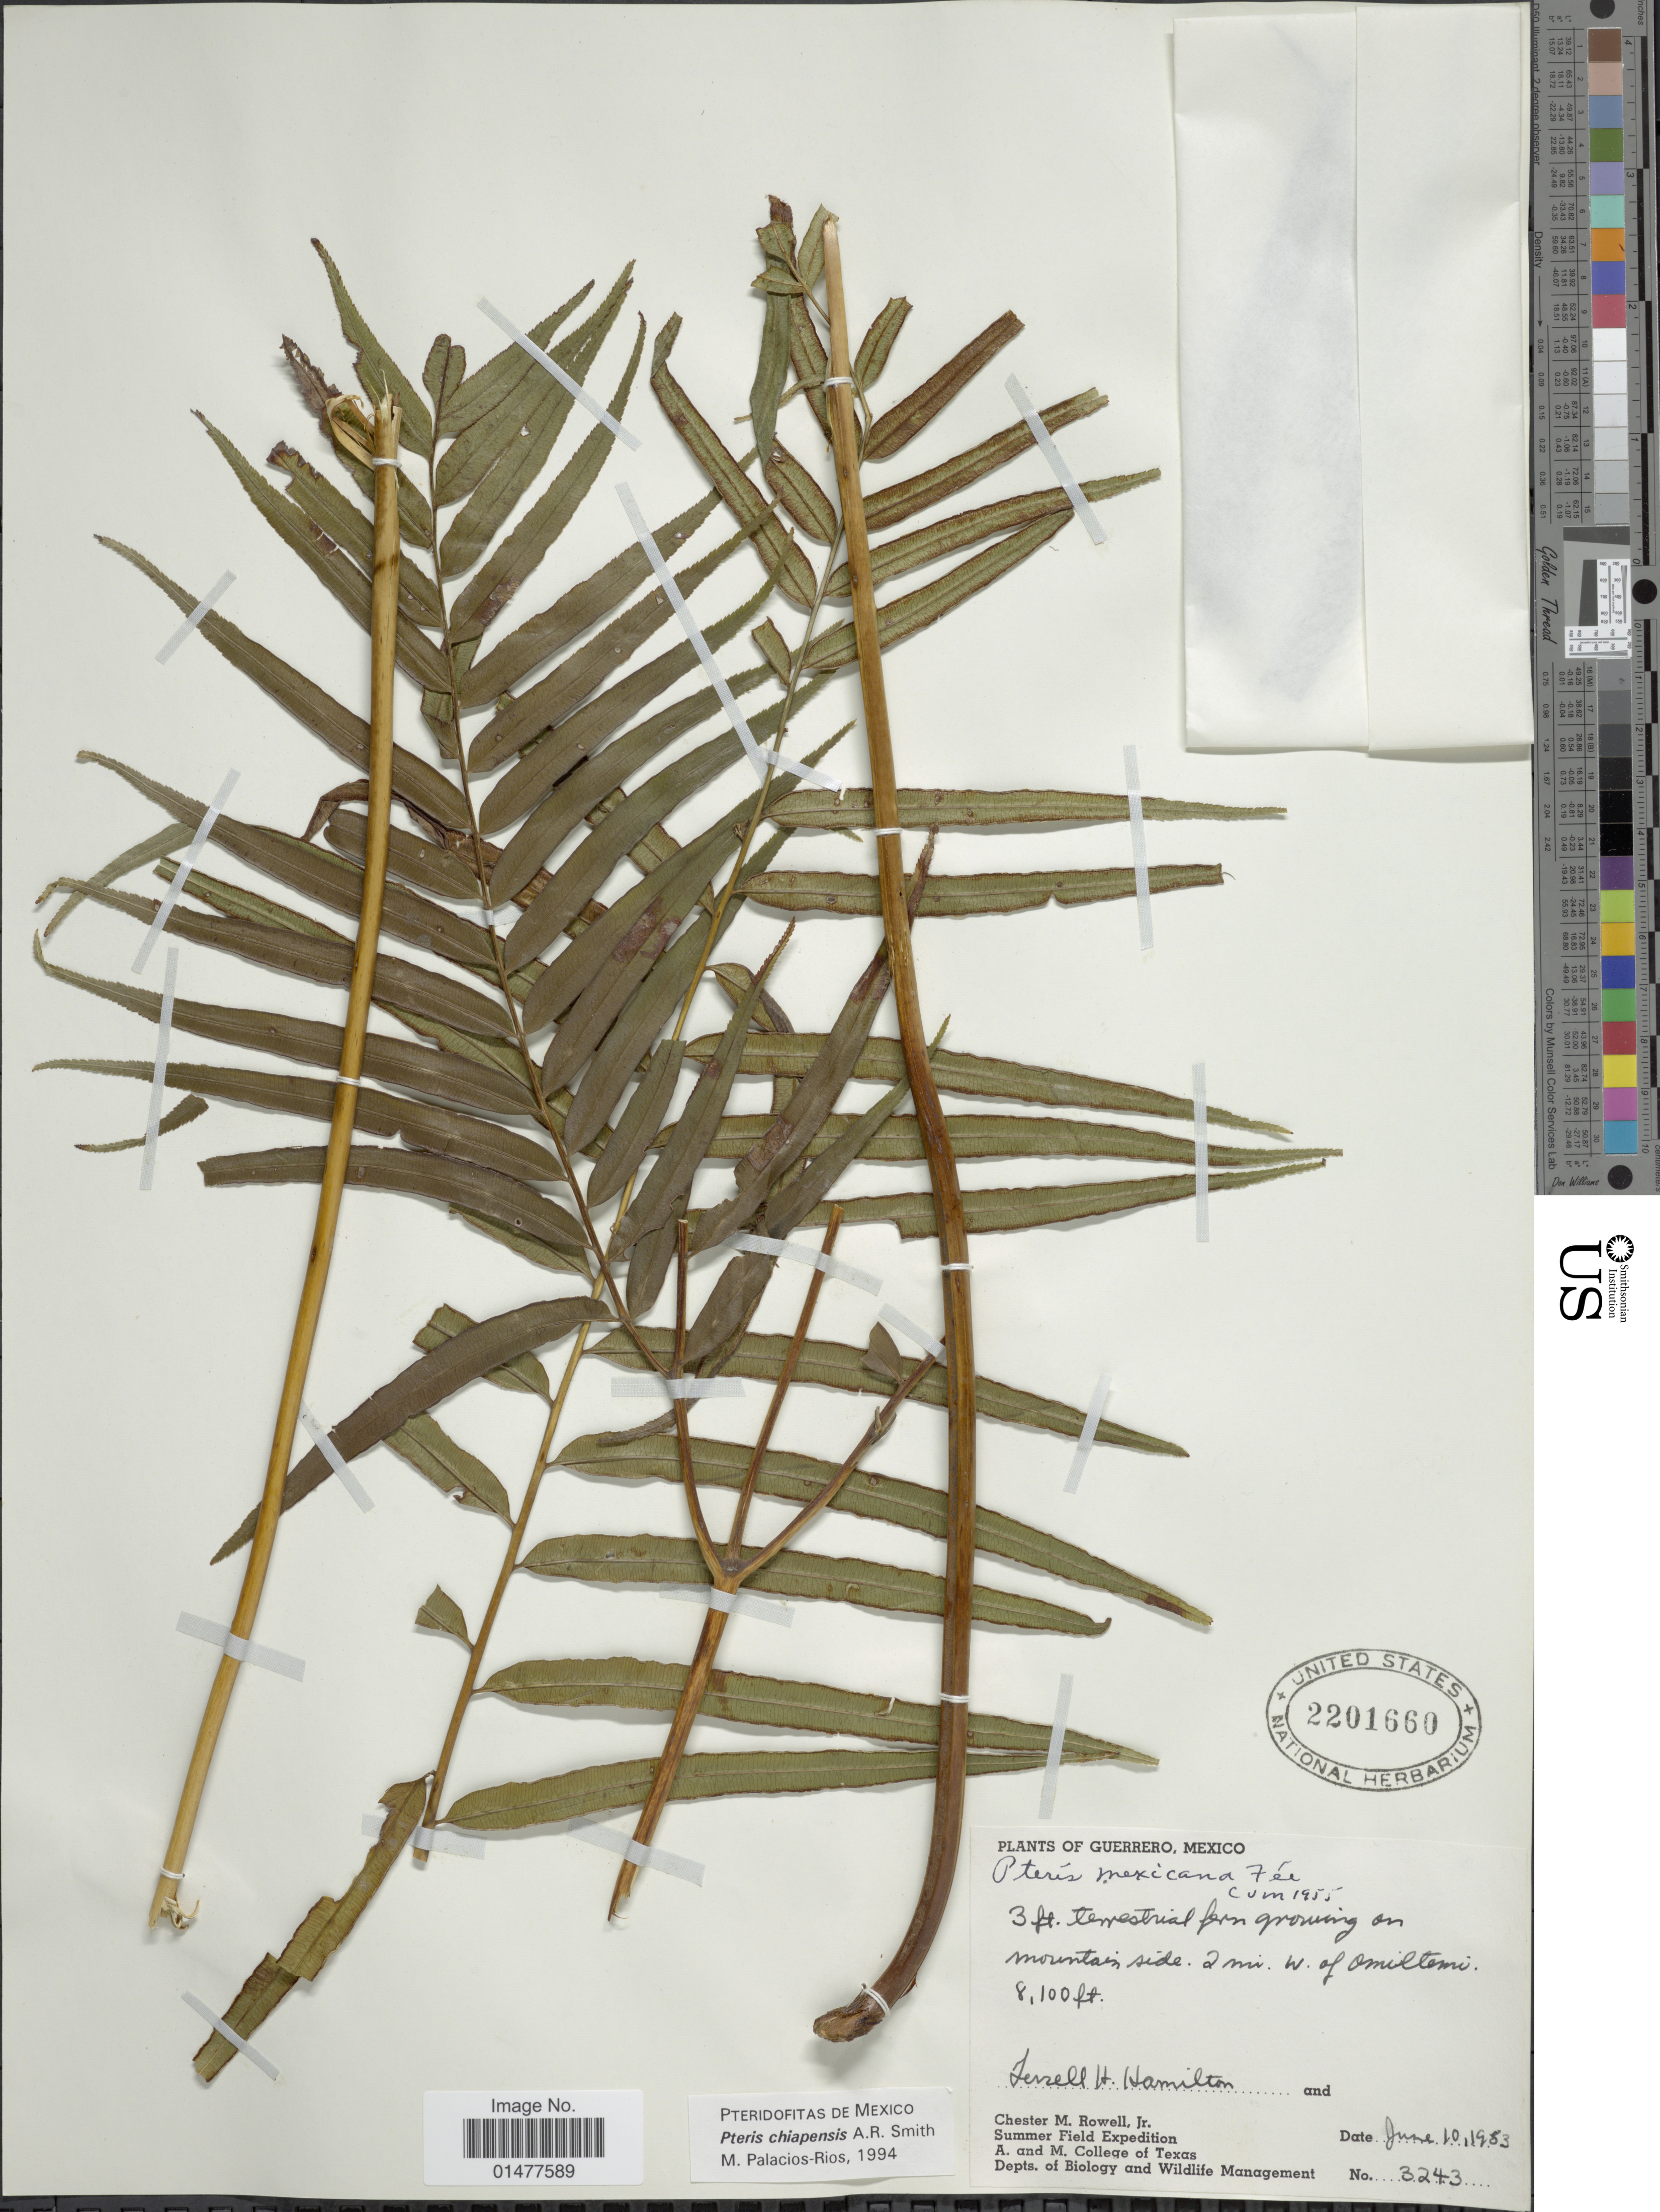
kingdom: Plantae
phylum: Tracheophyta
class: Polypodiopsida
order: Polypodiales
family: Pteridaceae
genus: Pteris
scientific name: Pteris chiapensis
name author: A.R. Sm.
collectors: F. Hamilton & C. M. Rowell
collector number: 3243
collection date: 1953-06-10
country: Mexico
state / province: Guerrero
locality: Mountainside. 2 mi. W. of Omiltemi.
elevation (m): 2469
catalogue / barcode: US 2201660